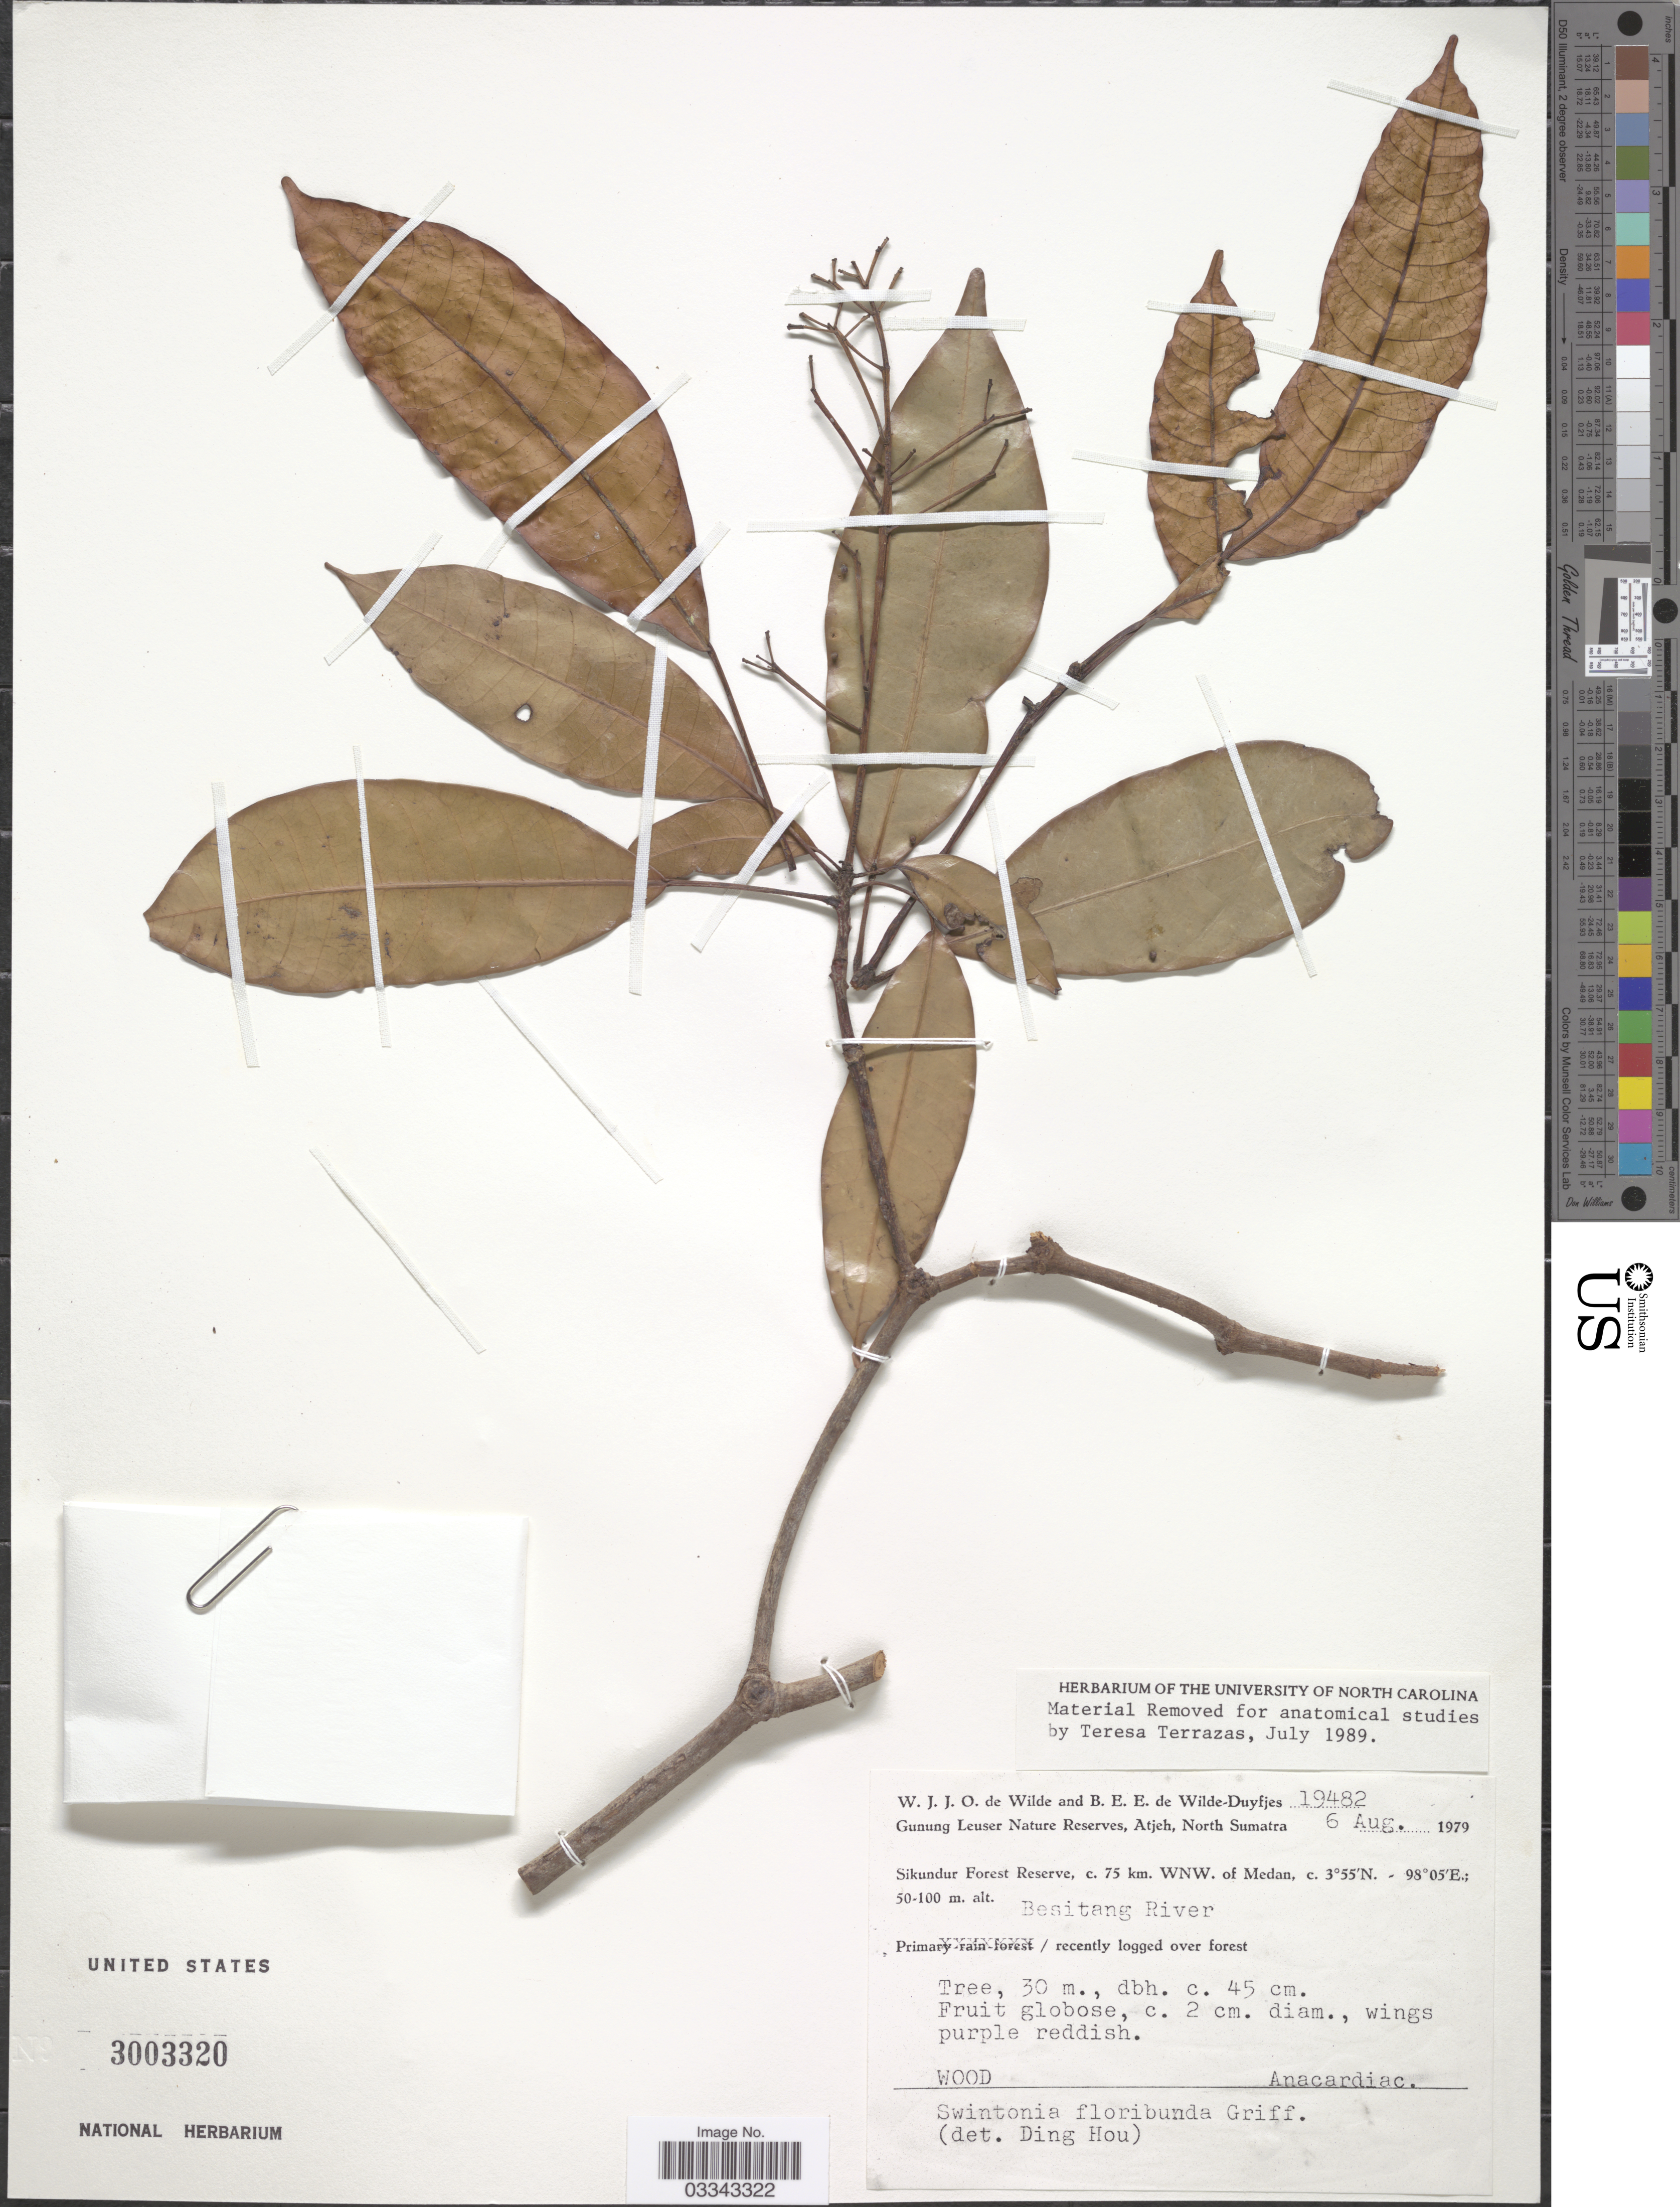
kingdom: Plantae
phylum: Tracheophyta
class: Magnoliopsida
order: Sapindales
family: Anacardiaceae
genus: Swintonia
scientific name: Swintonia floribunda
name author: Griff.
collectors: W. J. de Wilde & B. E. de Wilde-Duyfjes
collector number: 19482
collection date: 1979-08-06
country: Indonesia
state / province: Sumatra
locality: Gunung Leuser Nature Reserve, Atjeh, North Sumatra. Sikundur Forest Reserve, c. 75 km. WNW. of Medan. Besitang River.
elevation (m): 50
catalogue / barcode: US 3003320